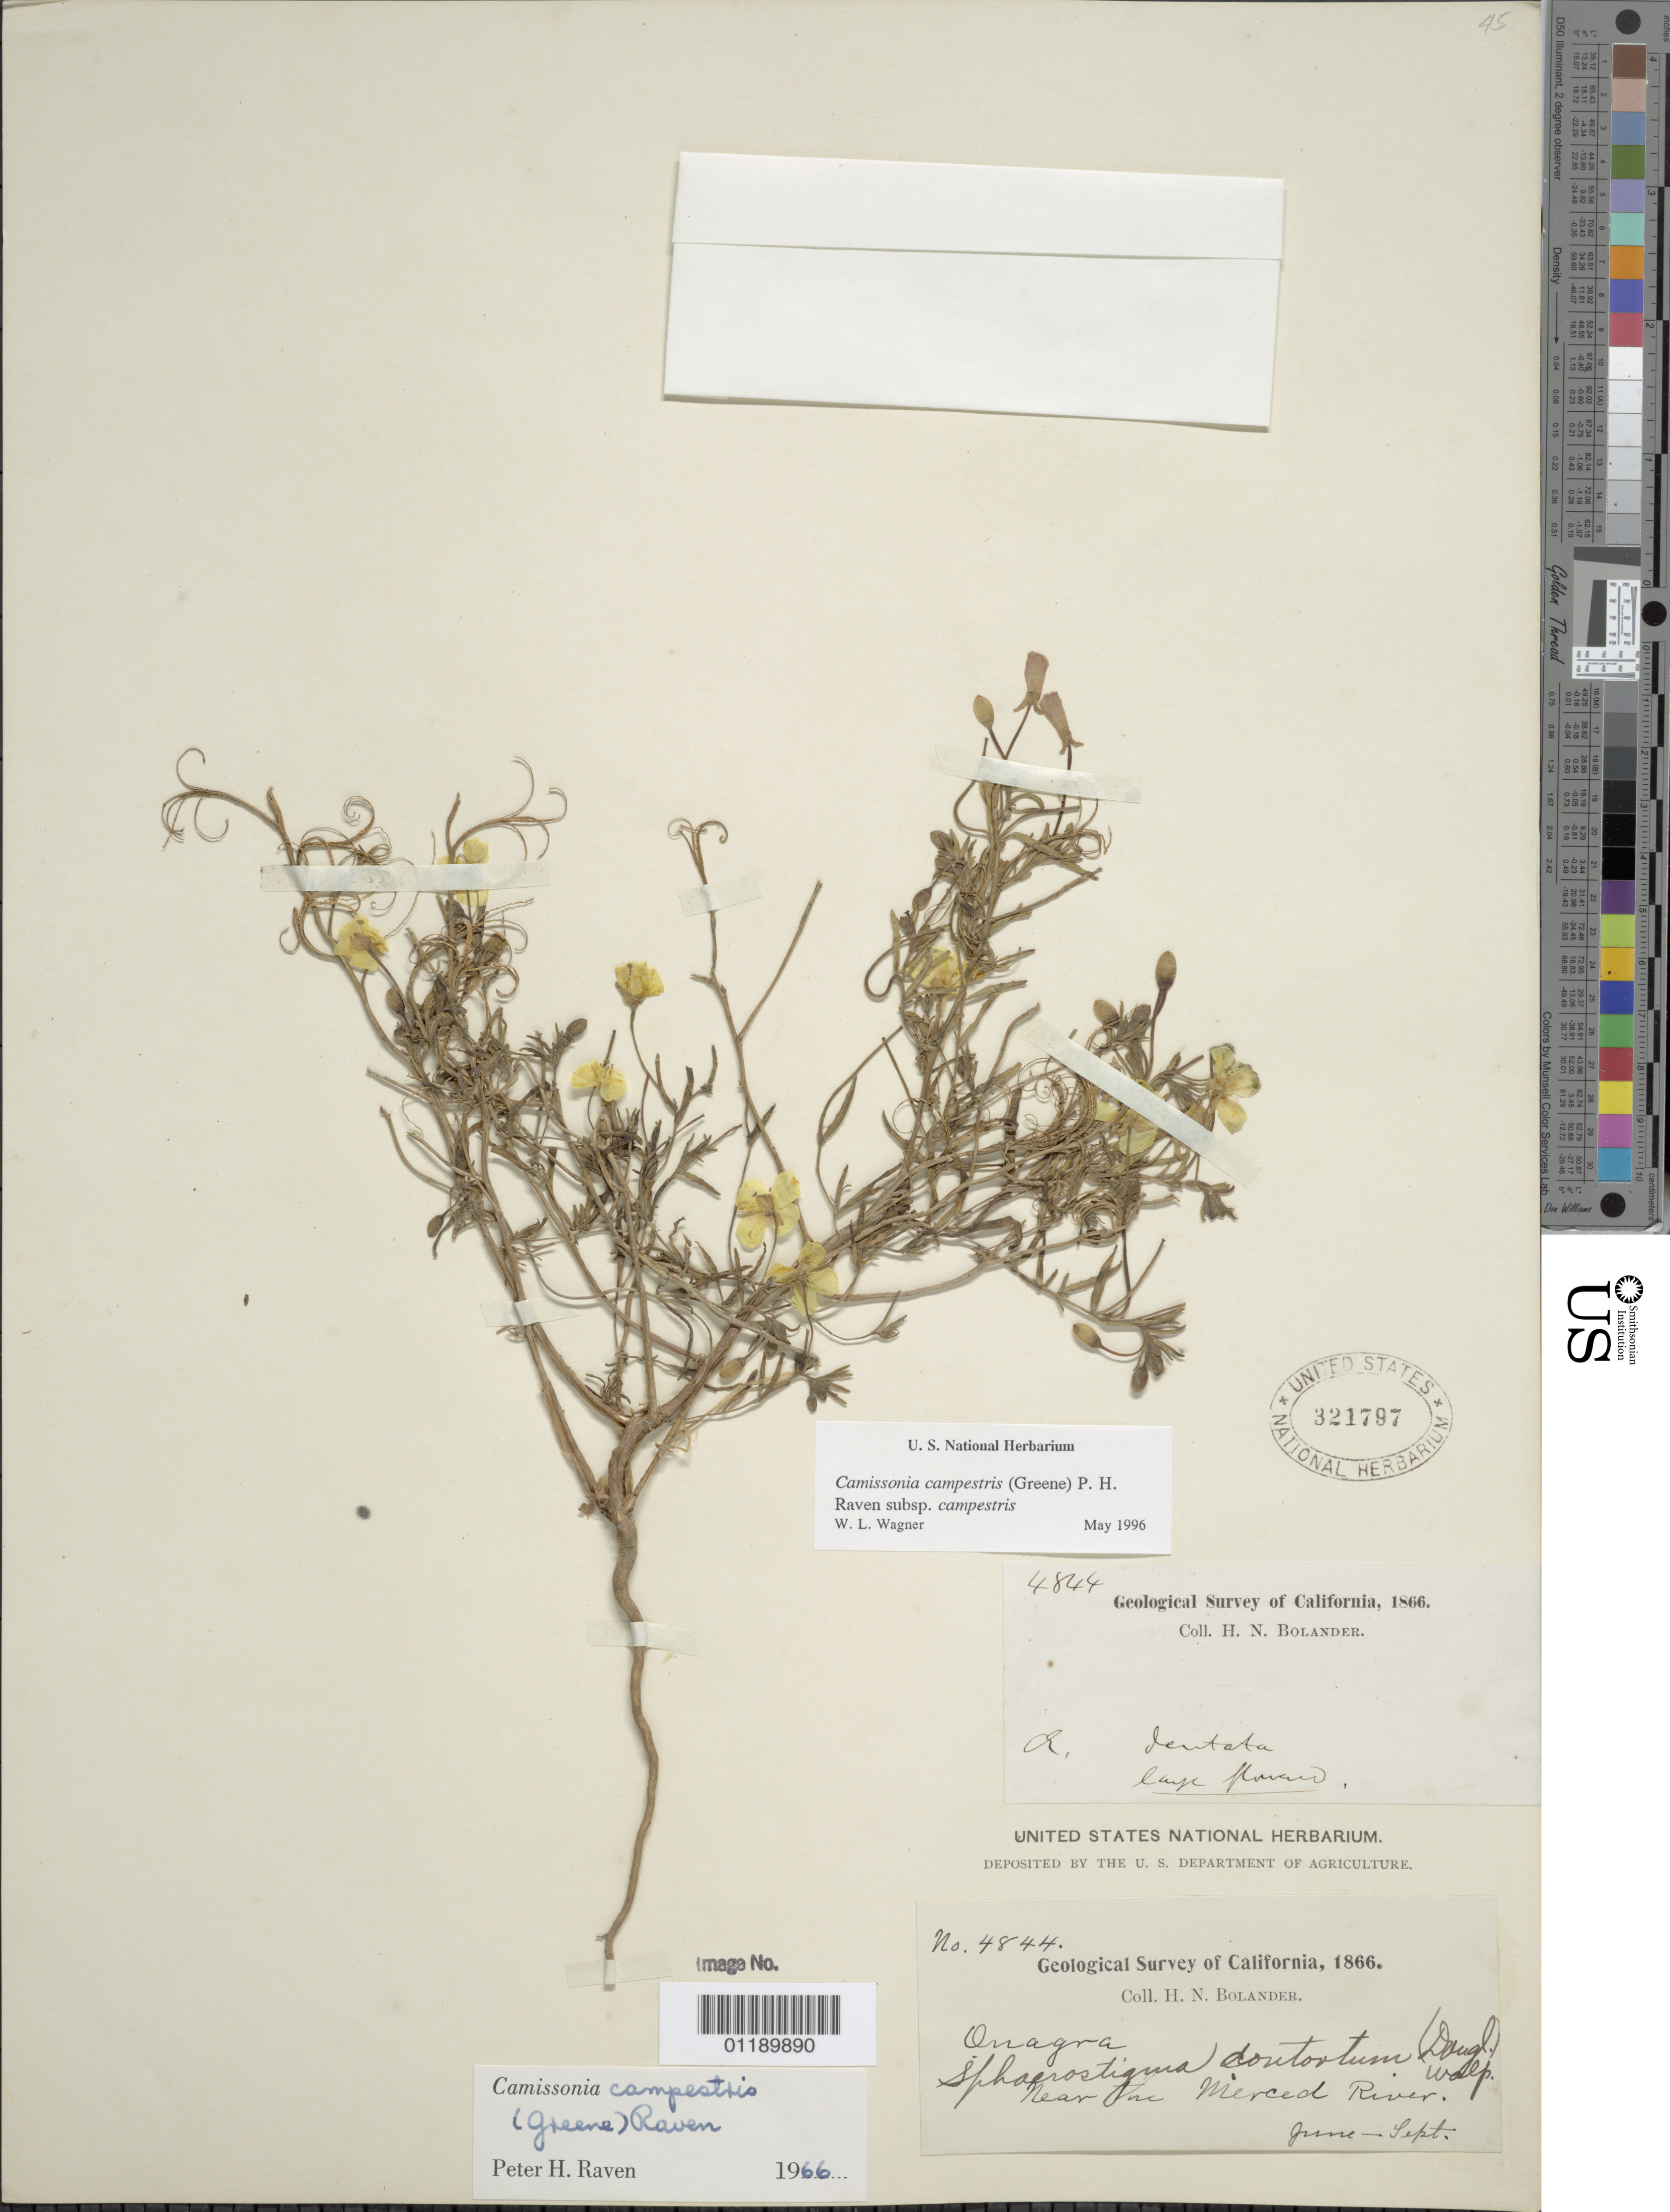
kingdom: Plantae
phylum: Tracheophyta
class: Magnoliopsida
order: Myrtales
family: Onagraceae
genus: Camissonia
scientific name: Camissonia campestris subsp. campestris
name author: (Greene) P.H. Raven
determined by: Wagner, W. L., (BOT), Smithsonian Institution - National Museum of Natural History (UNITED STATES)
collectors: H. Bolander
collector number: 4844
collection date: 1866-06/1866-09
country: United States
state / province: California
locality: Near Mersed River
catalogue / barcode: US 321797